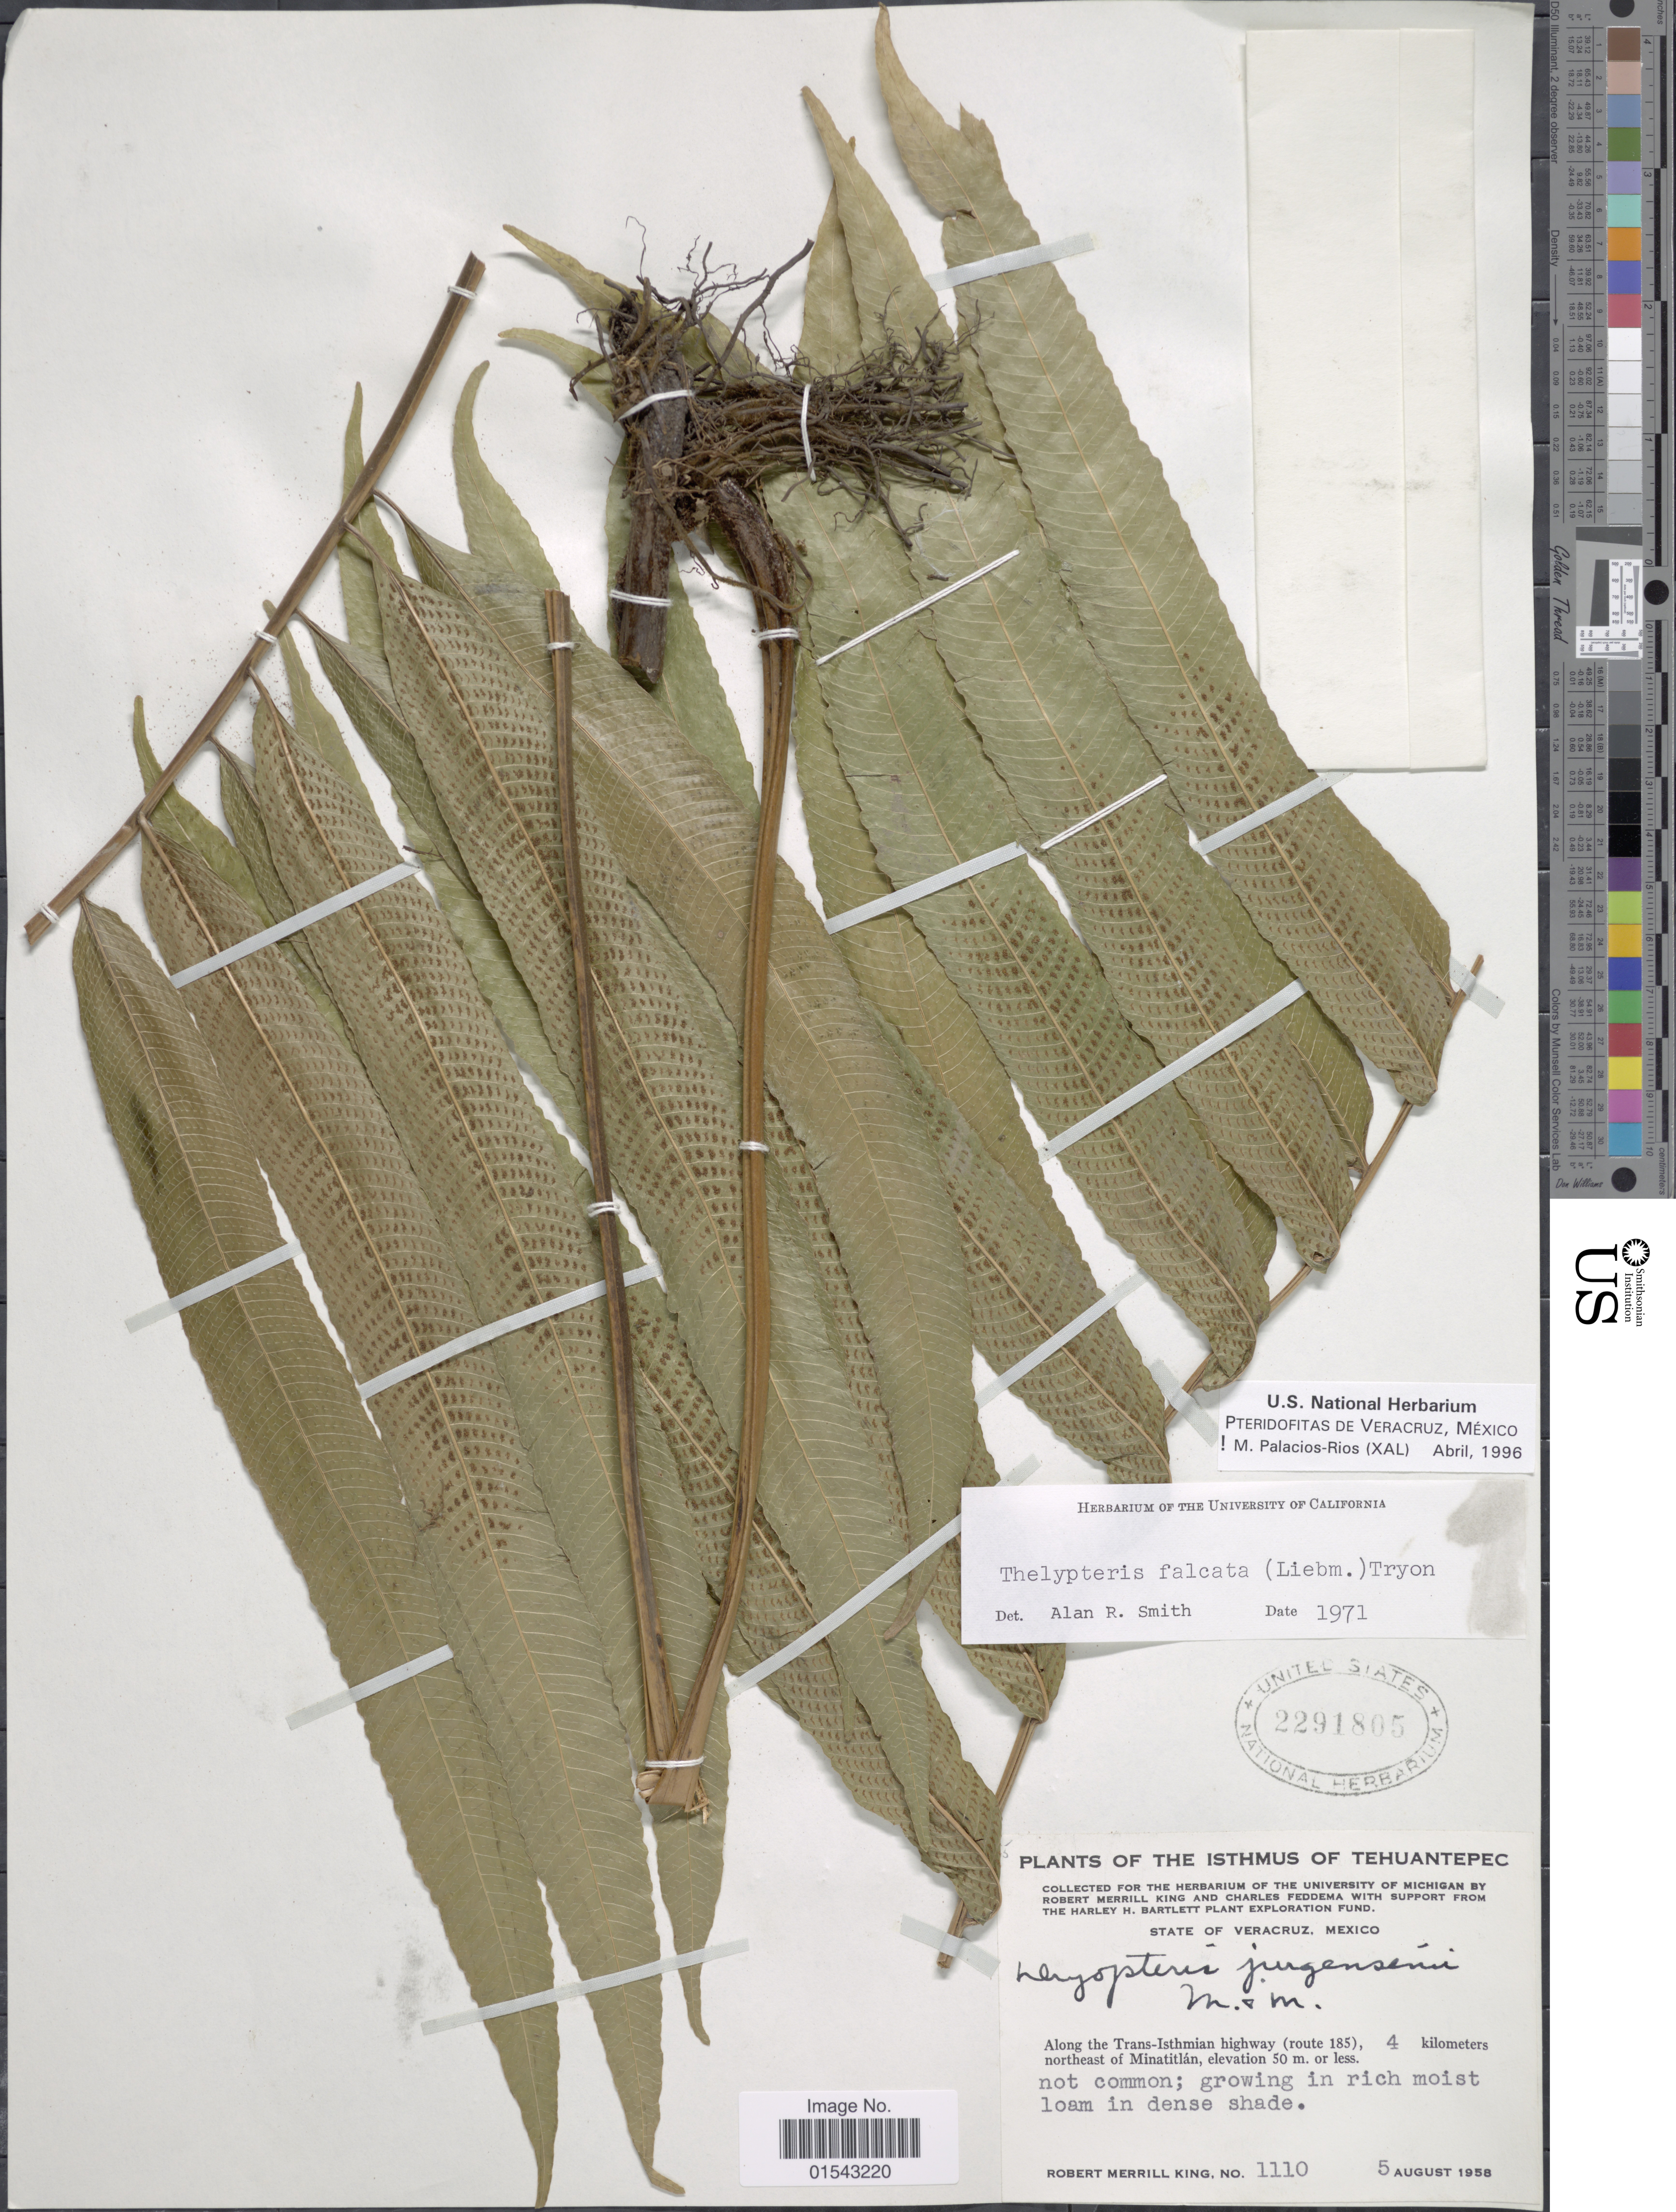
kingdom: Plantae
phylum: Tracheophyta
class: Polypodiopsida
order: Polypodiales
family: Thelypteridaceae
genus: Meniscium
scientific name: Meniscium falcatum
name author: Liebm.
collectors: R. M. King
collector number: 1110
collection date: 1958-08-05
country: Mexico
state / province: Veracruz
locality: The Isthmus of Tehuantepec, along the Trans-Isthmian highway (route 185), 4 kilometers northeast of Minatitlan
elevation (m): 50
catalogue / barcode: US 2291805